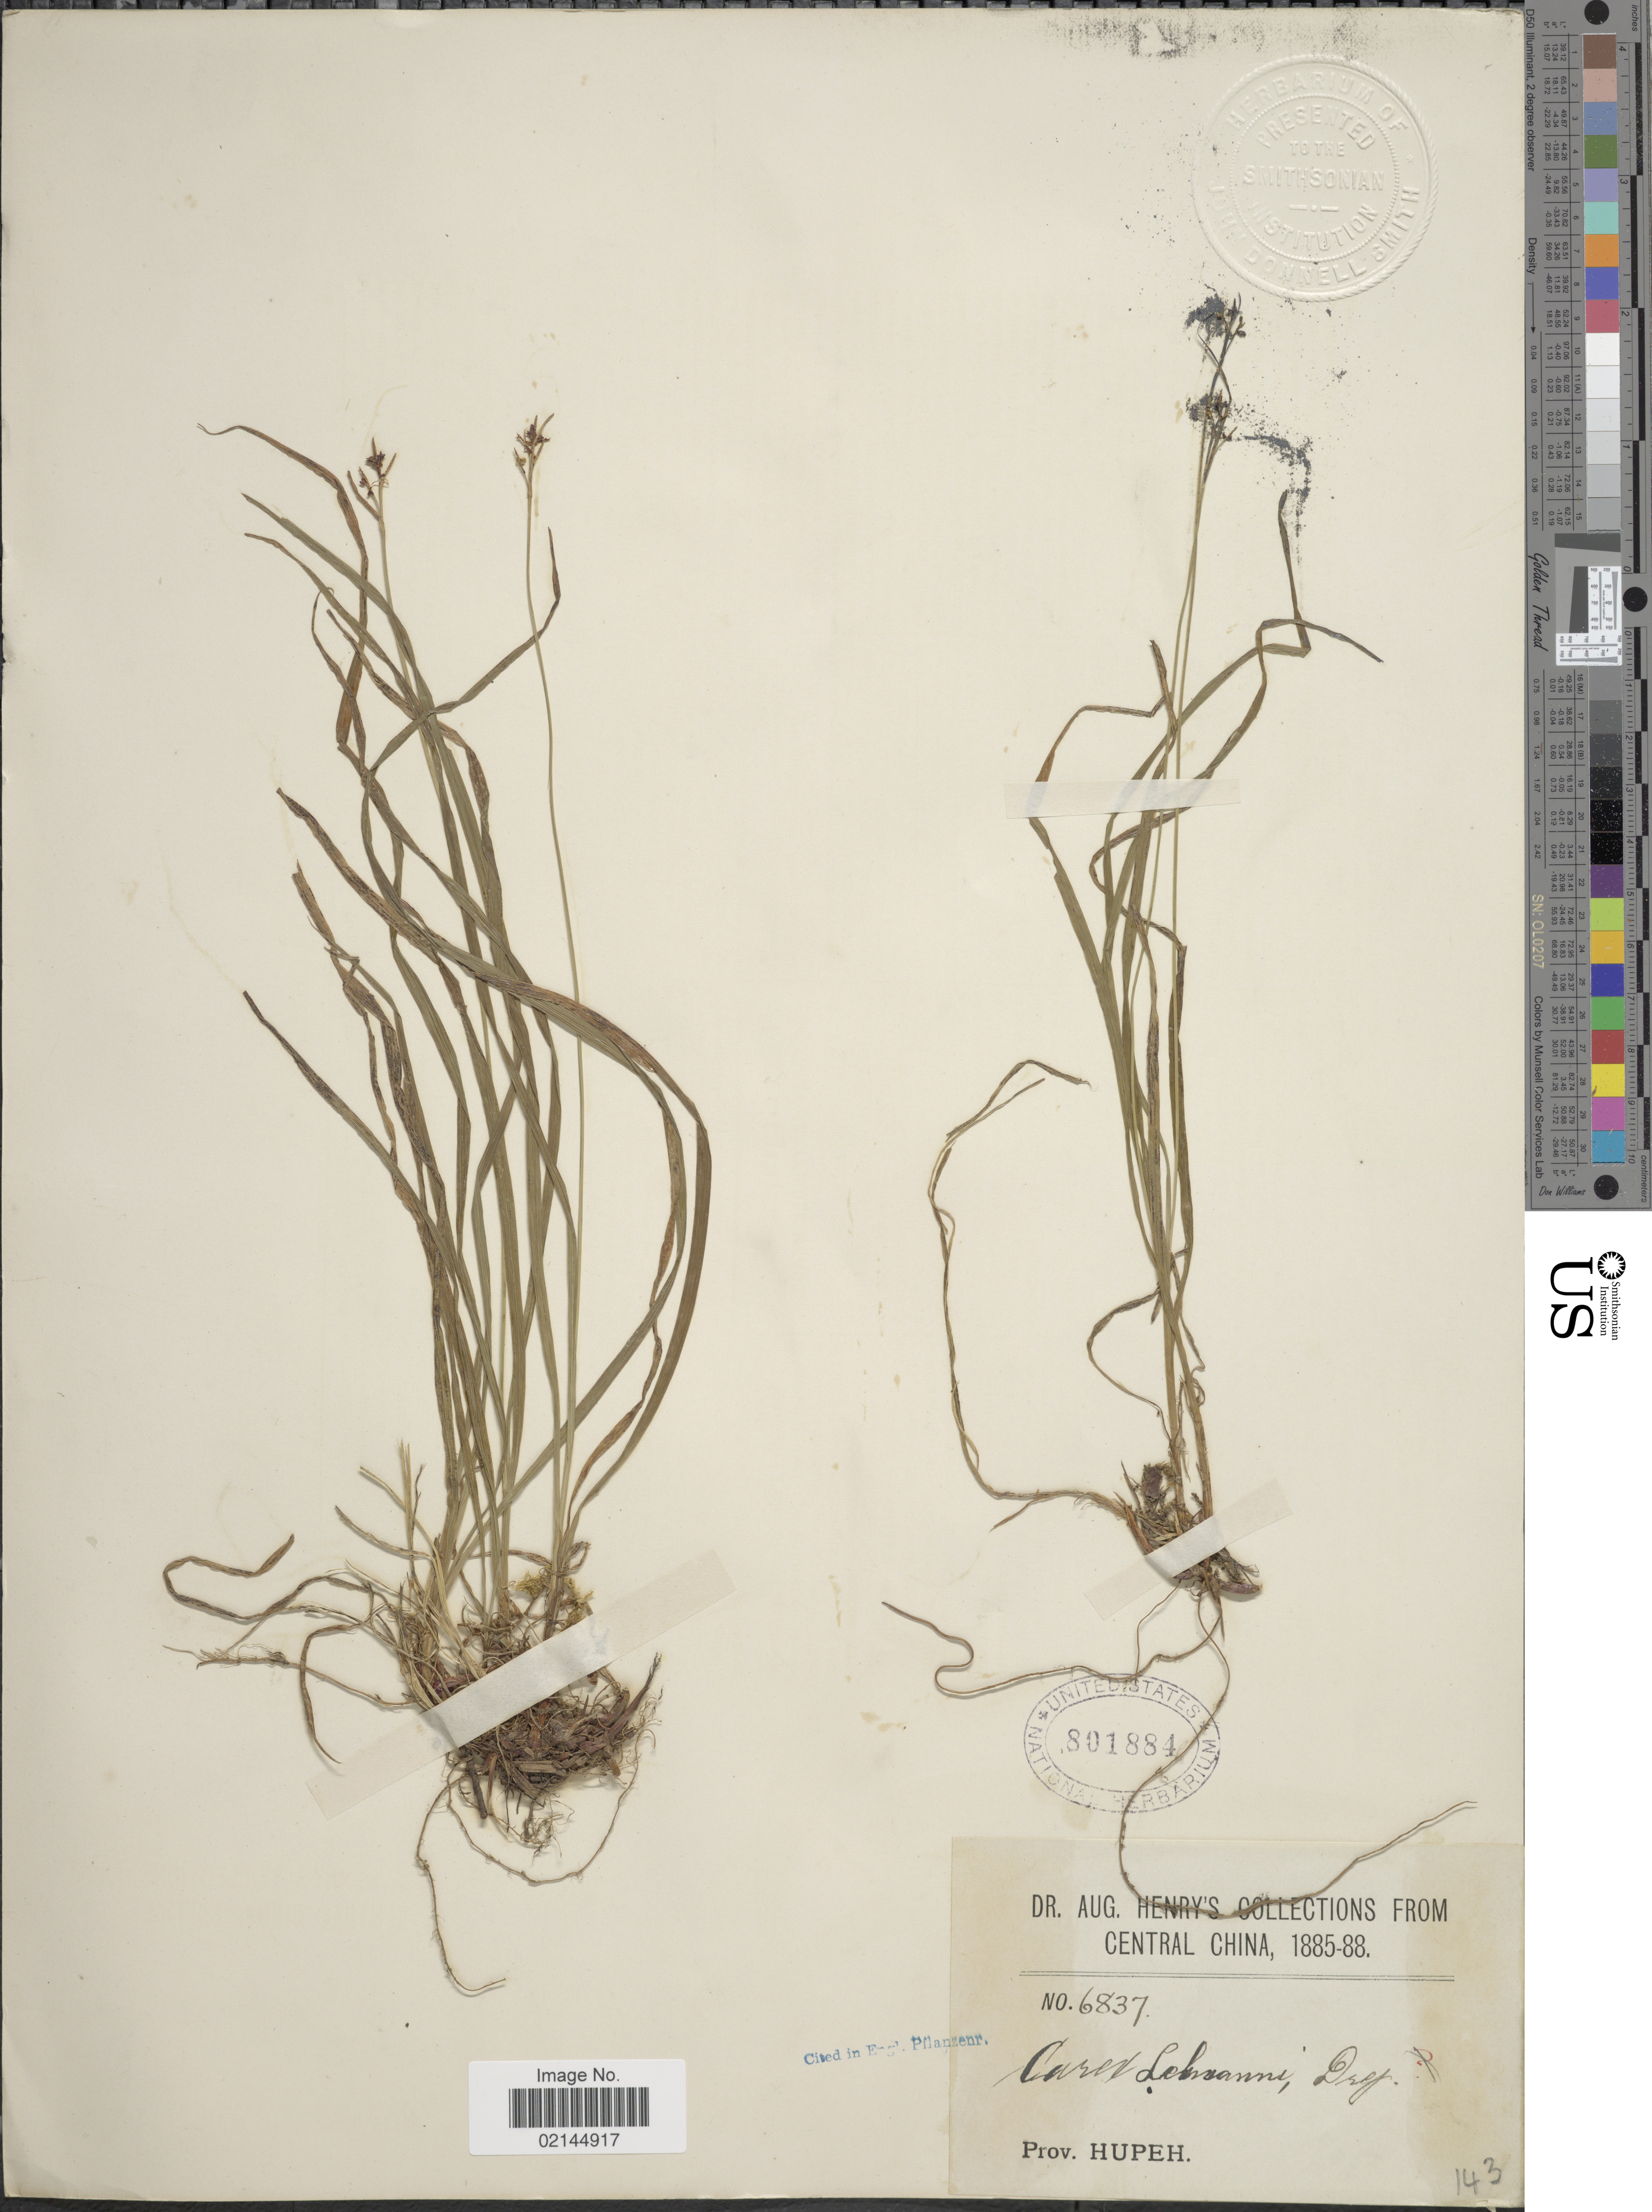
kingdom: Plantae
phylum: Tracheophyta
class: Liliopsida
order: Poales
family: Cyperaceae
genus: Carex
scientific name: Carex lehmannii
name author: Drejer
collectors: A. Henry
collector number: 6837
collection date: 1885/1888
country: China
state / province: Hubei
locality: Central China. Prov. Hupeh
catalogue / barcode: US 801884